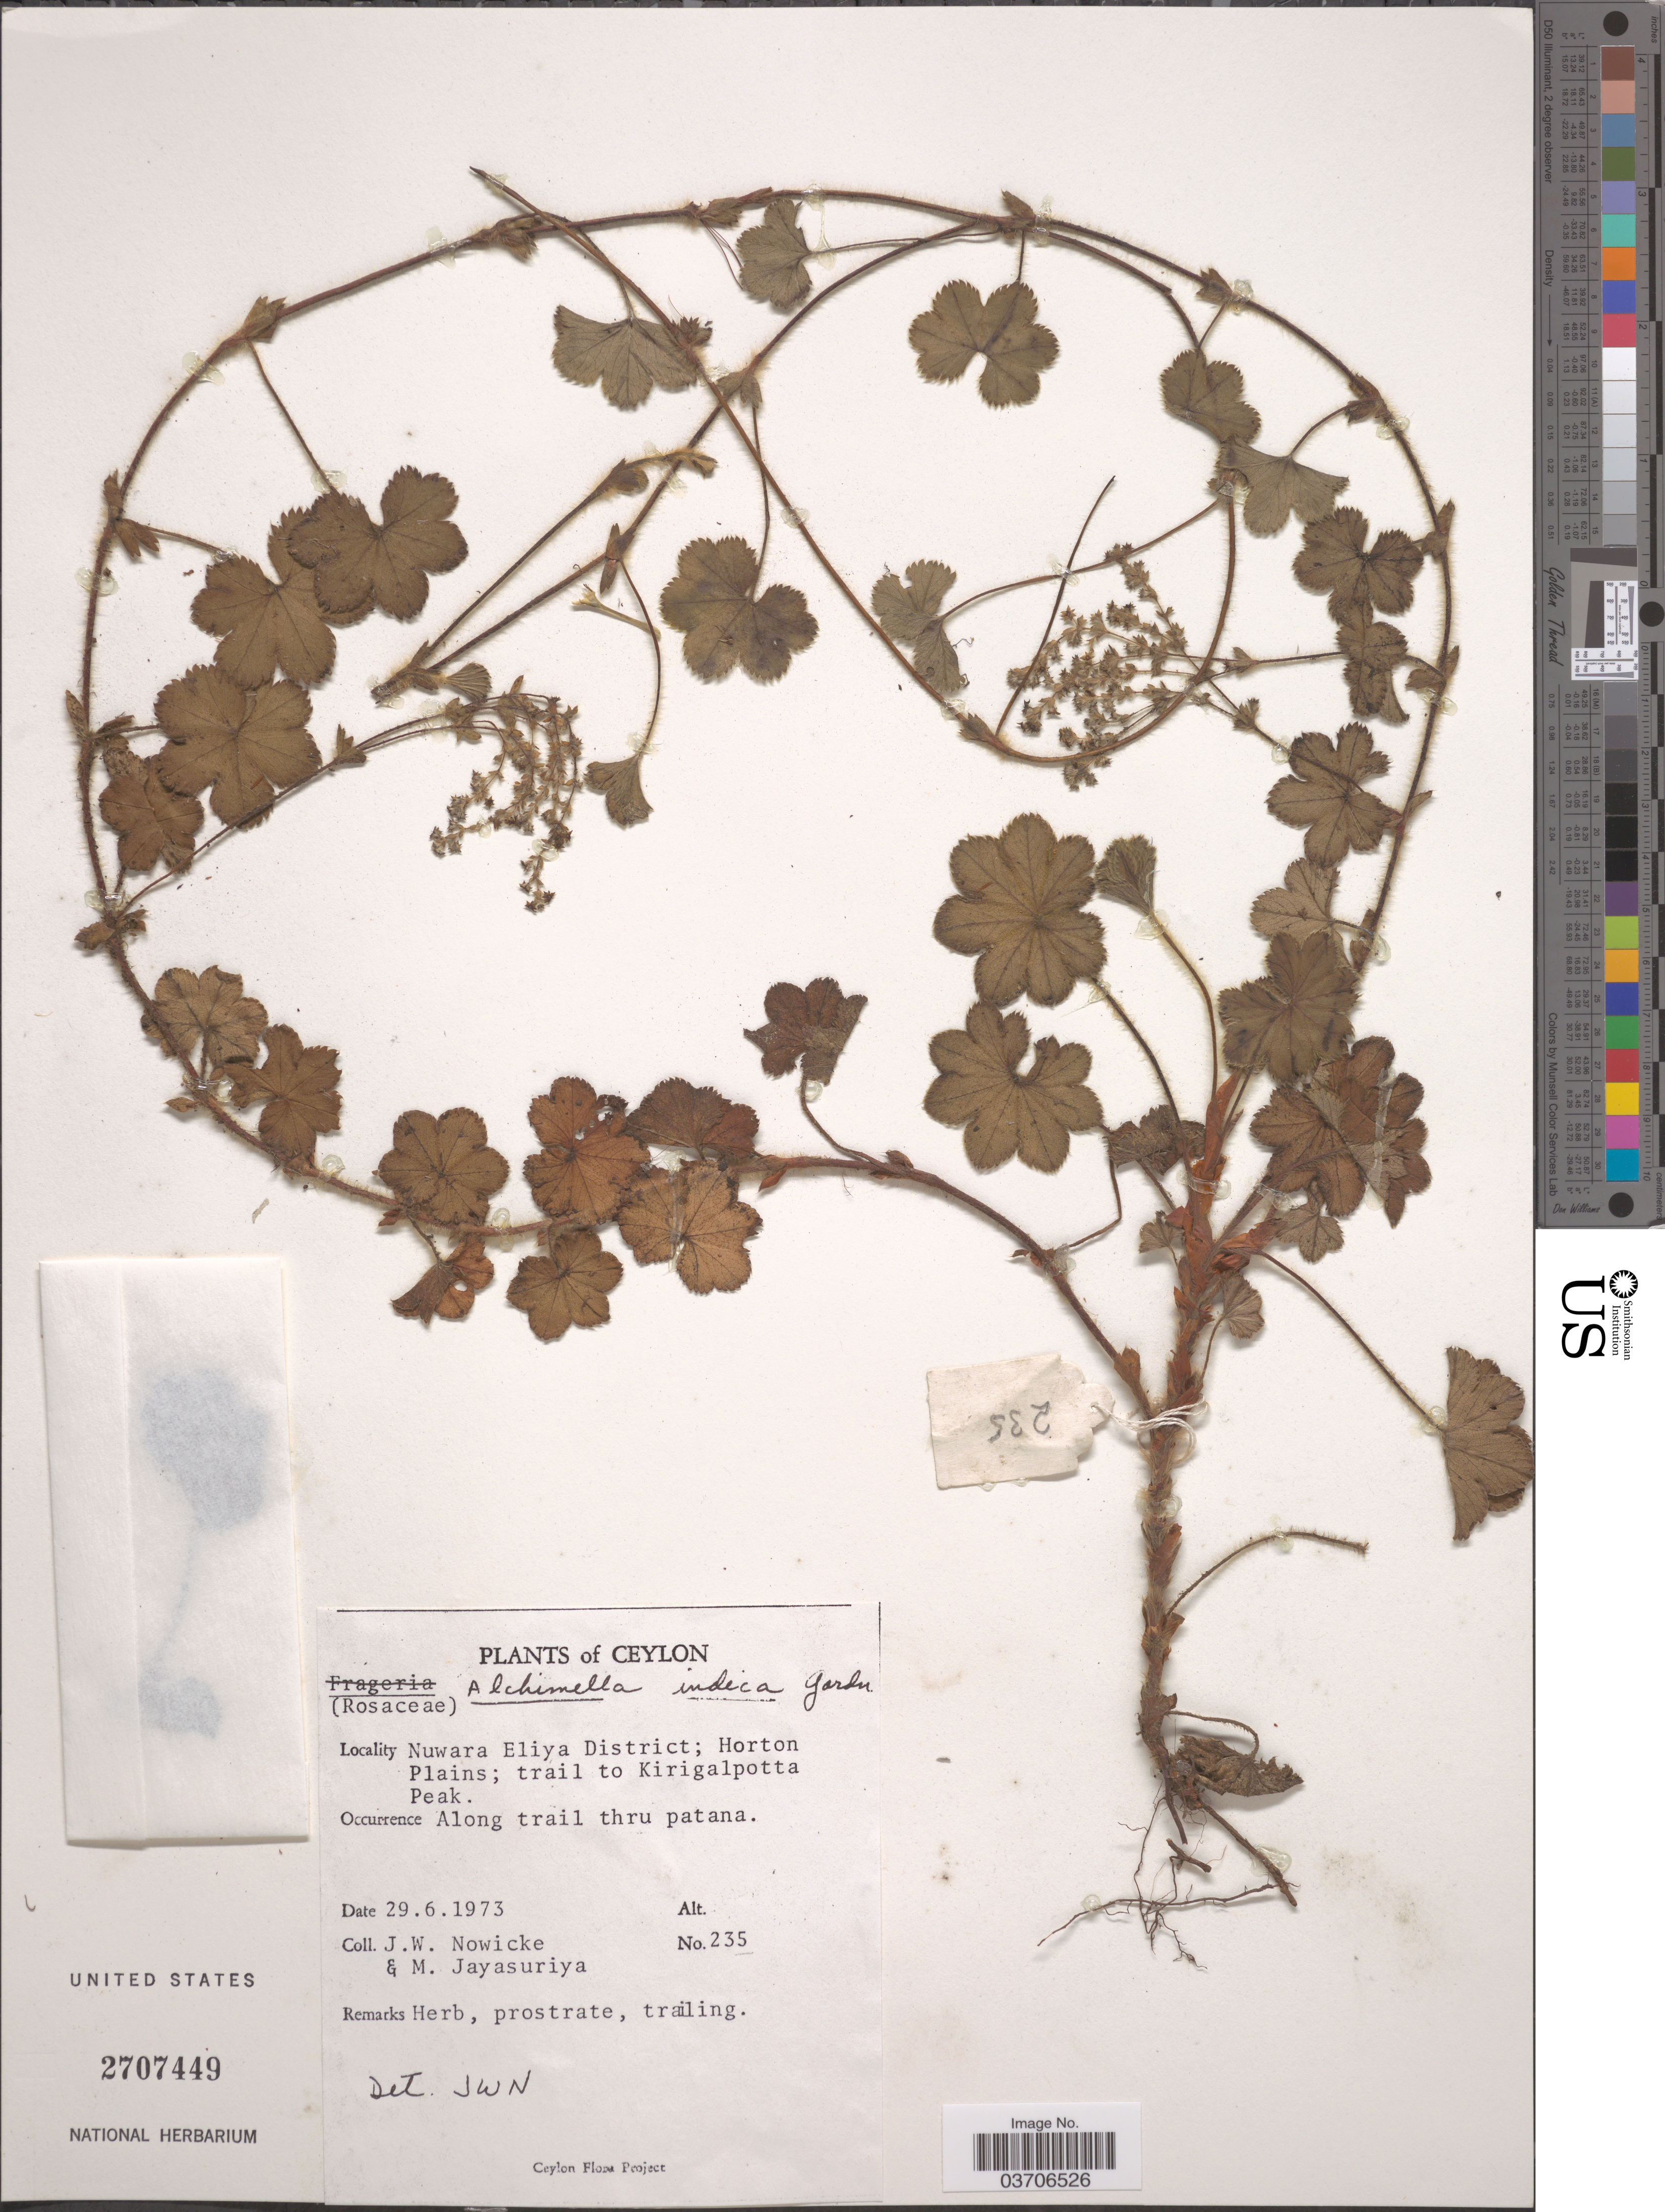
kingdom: Plantae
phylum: Tracheophyta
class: Magnoliopsida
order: Rosales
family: Rosaceae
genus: Alchemilla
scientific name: Alchemilla indica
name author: Gardner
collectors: J. W. Nowicke & M. Jayasuriya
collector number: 235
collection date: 1973-06-29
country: Sri Lanka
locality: Ceylon. Nuwara Eliya District; Horton Plains; trail to Kirigalpotta Peak.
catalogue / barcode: US 2707449